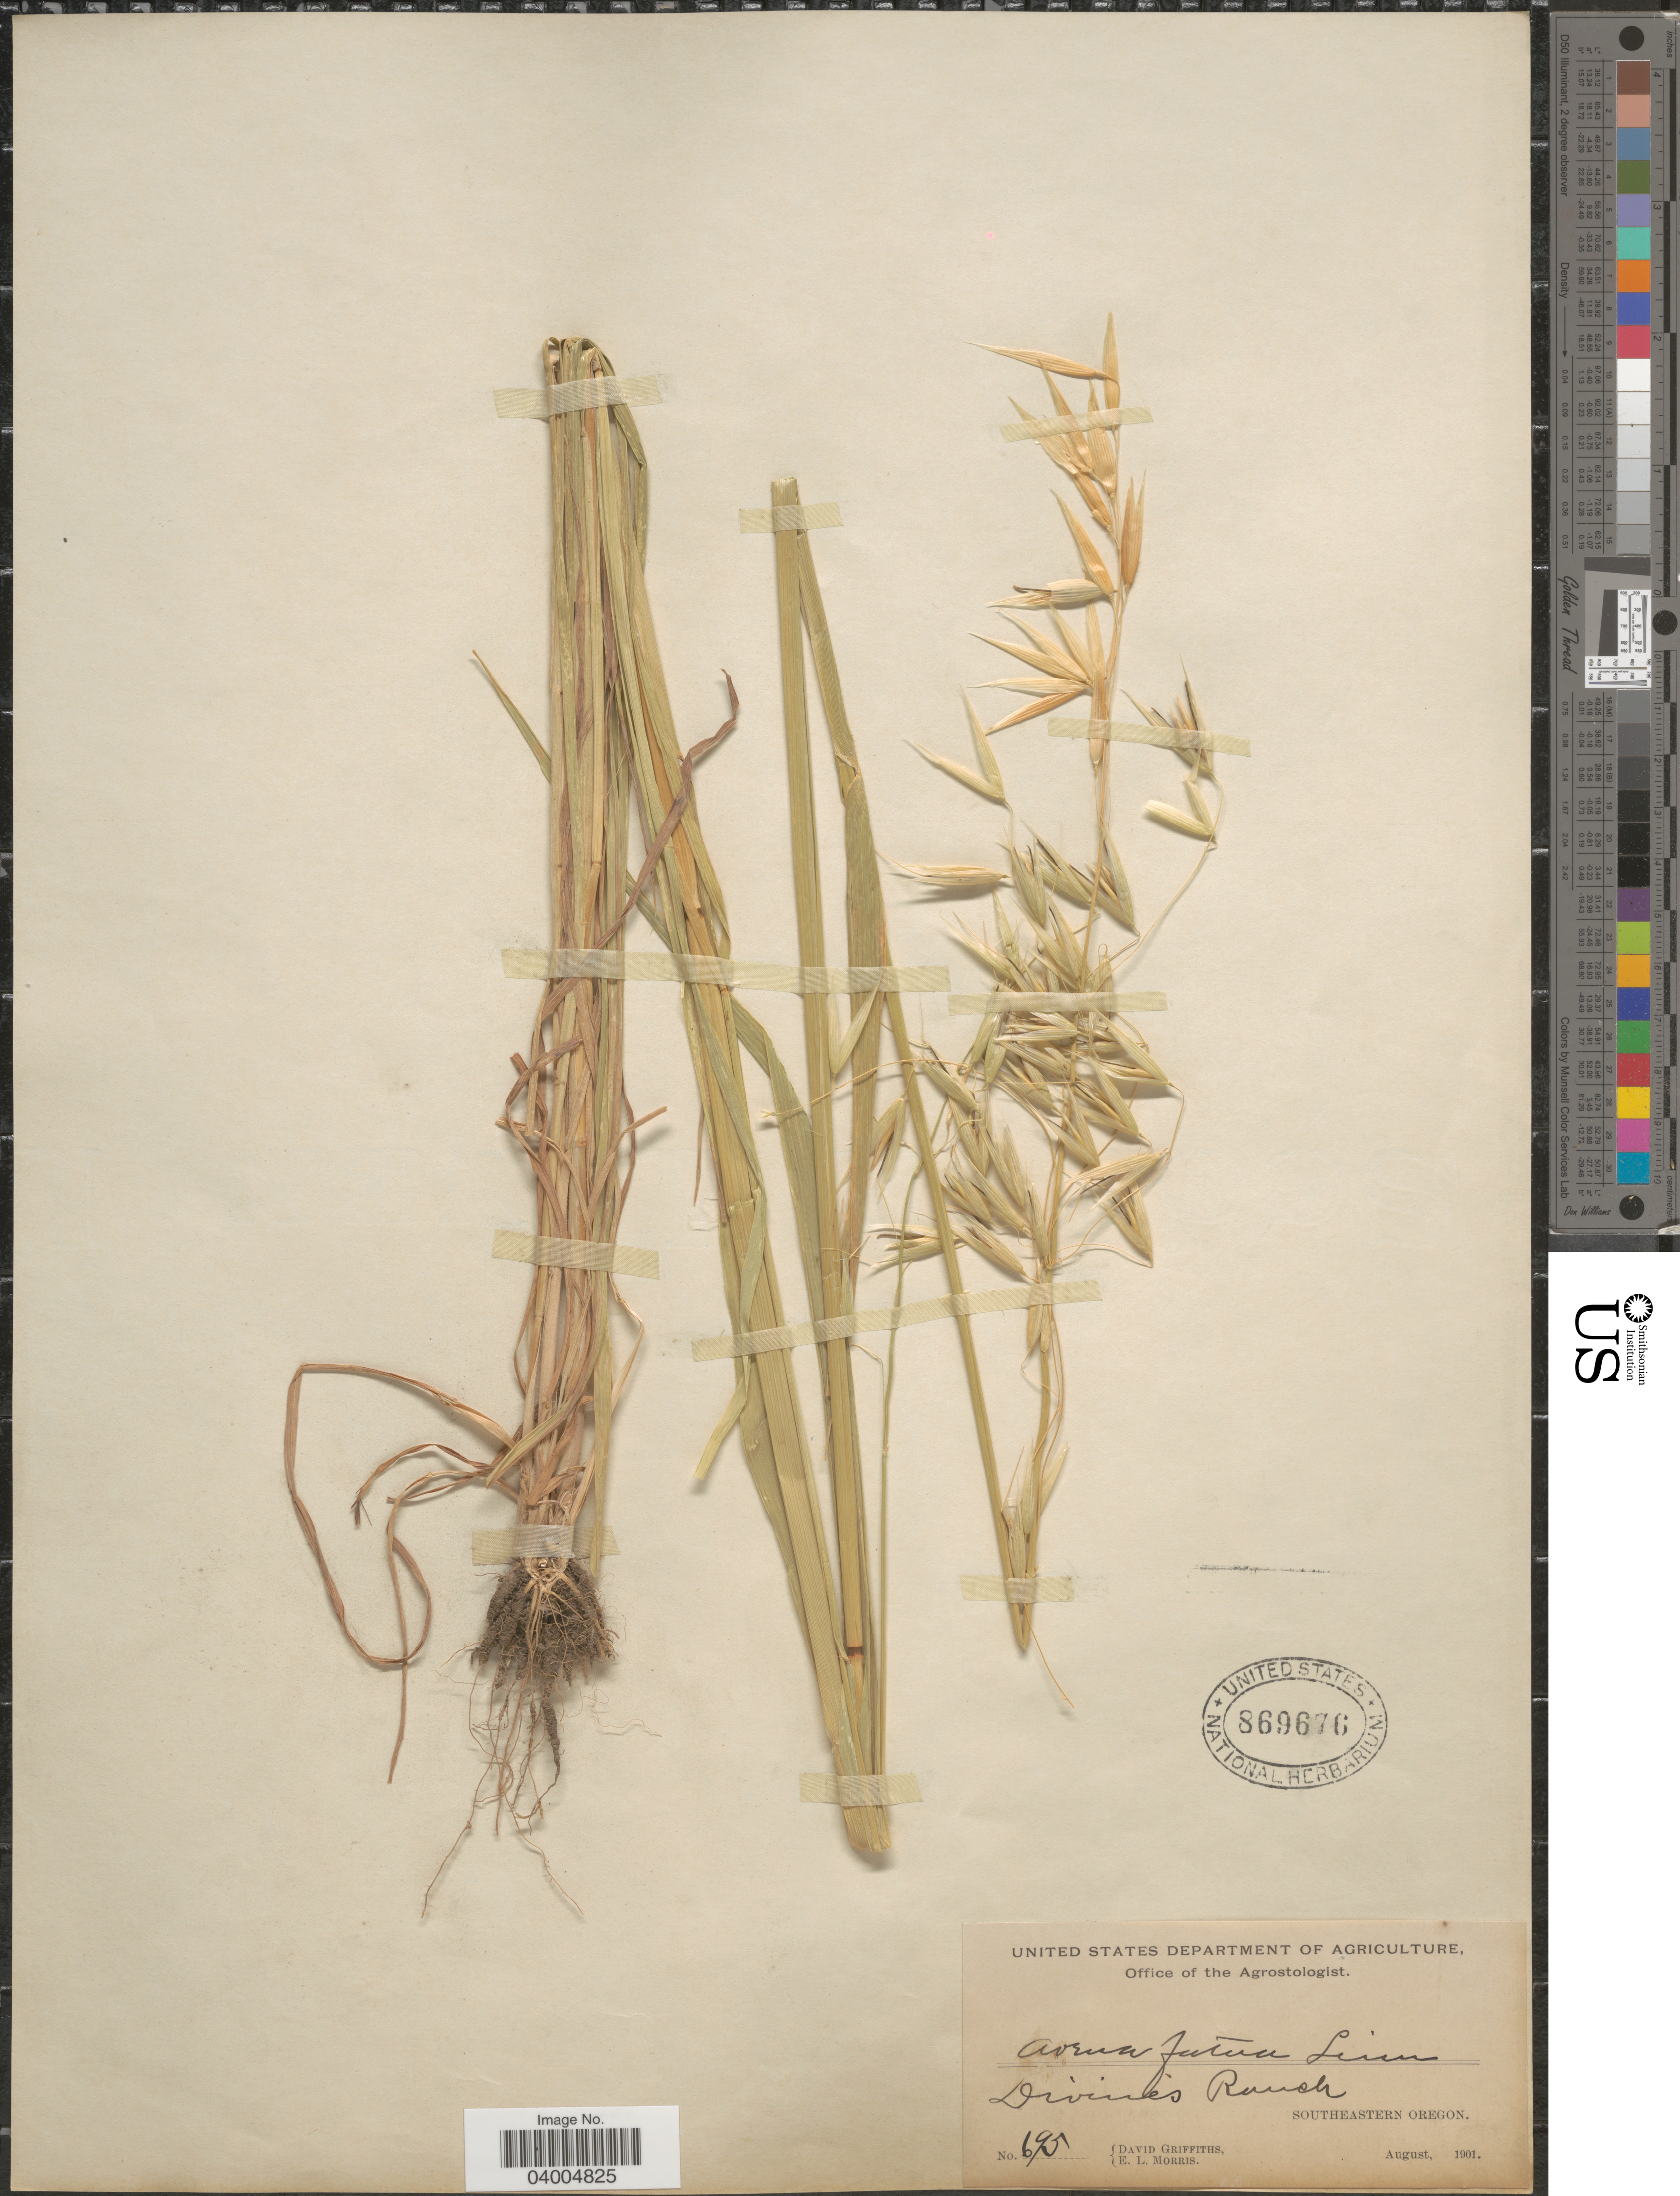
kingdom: Plantae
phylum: Tracheophyta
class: Liliopsida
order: Poales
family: Poaceae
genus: Avena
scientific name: Avena fatua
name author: L.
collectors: D. Griffiths & E. Morris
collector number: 695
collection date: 1901-08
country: United States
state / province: Oregon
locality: Divine's Ranch. Southeastern Oregon.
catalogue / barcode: US 869676